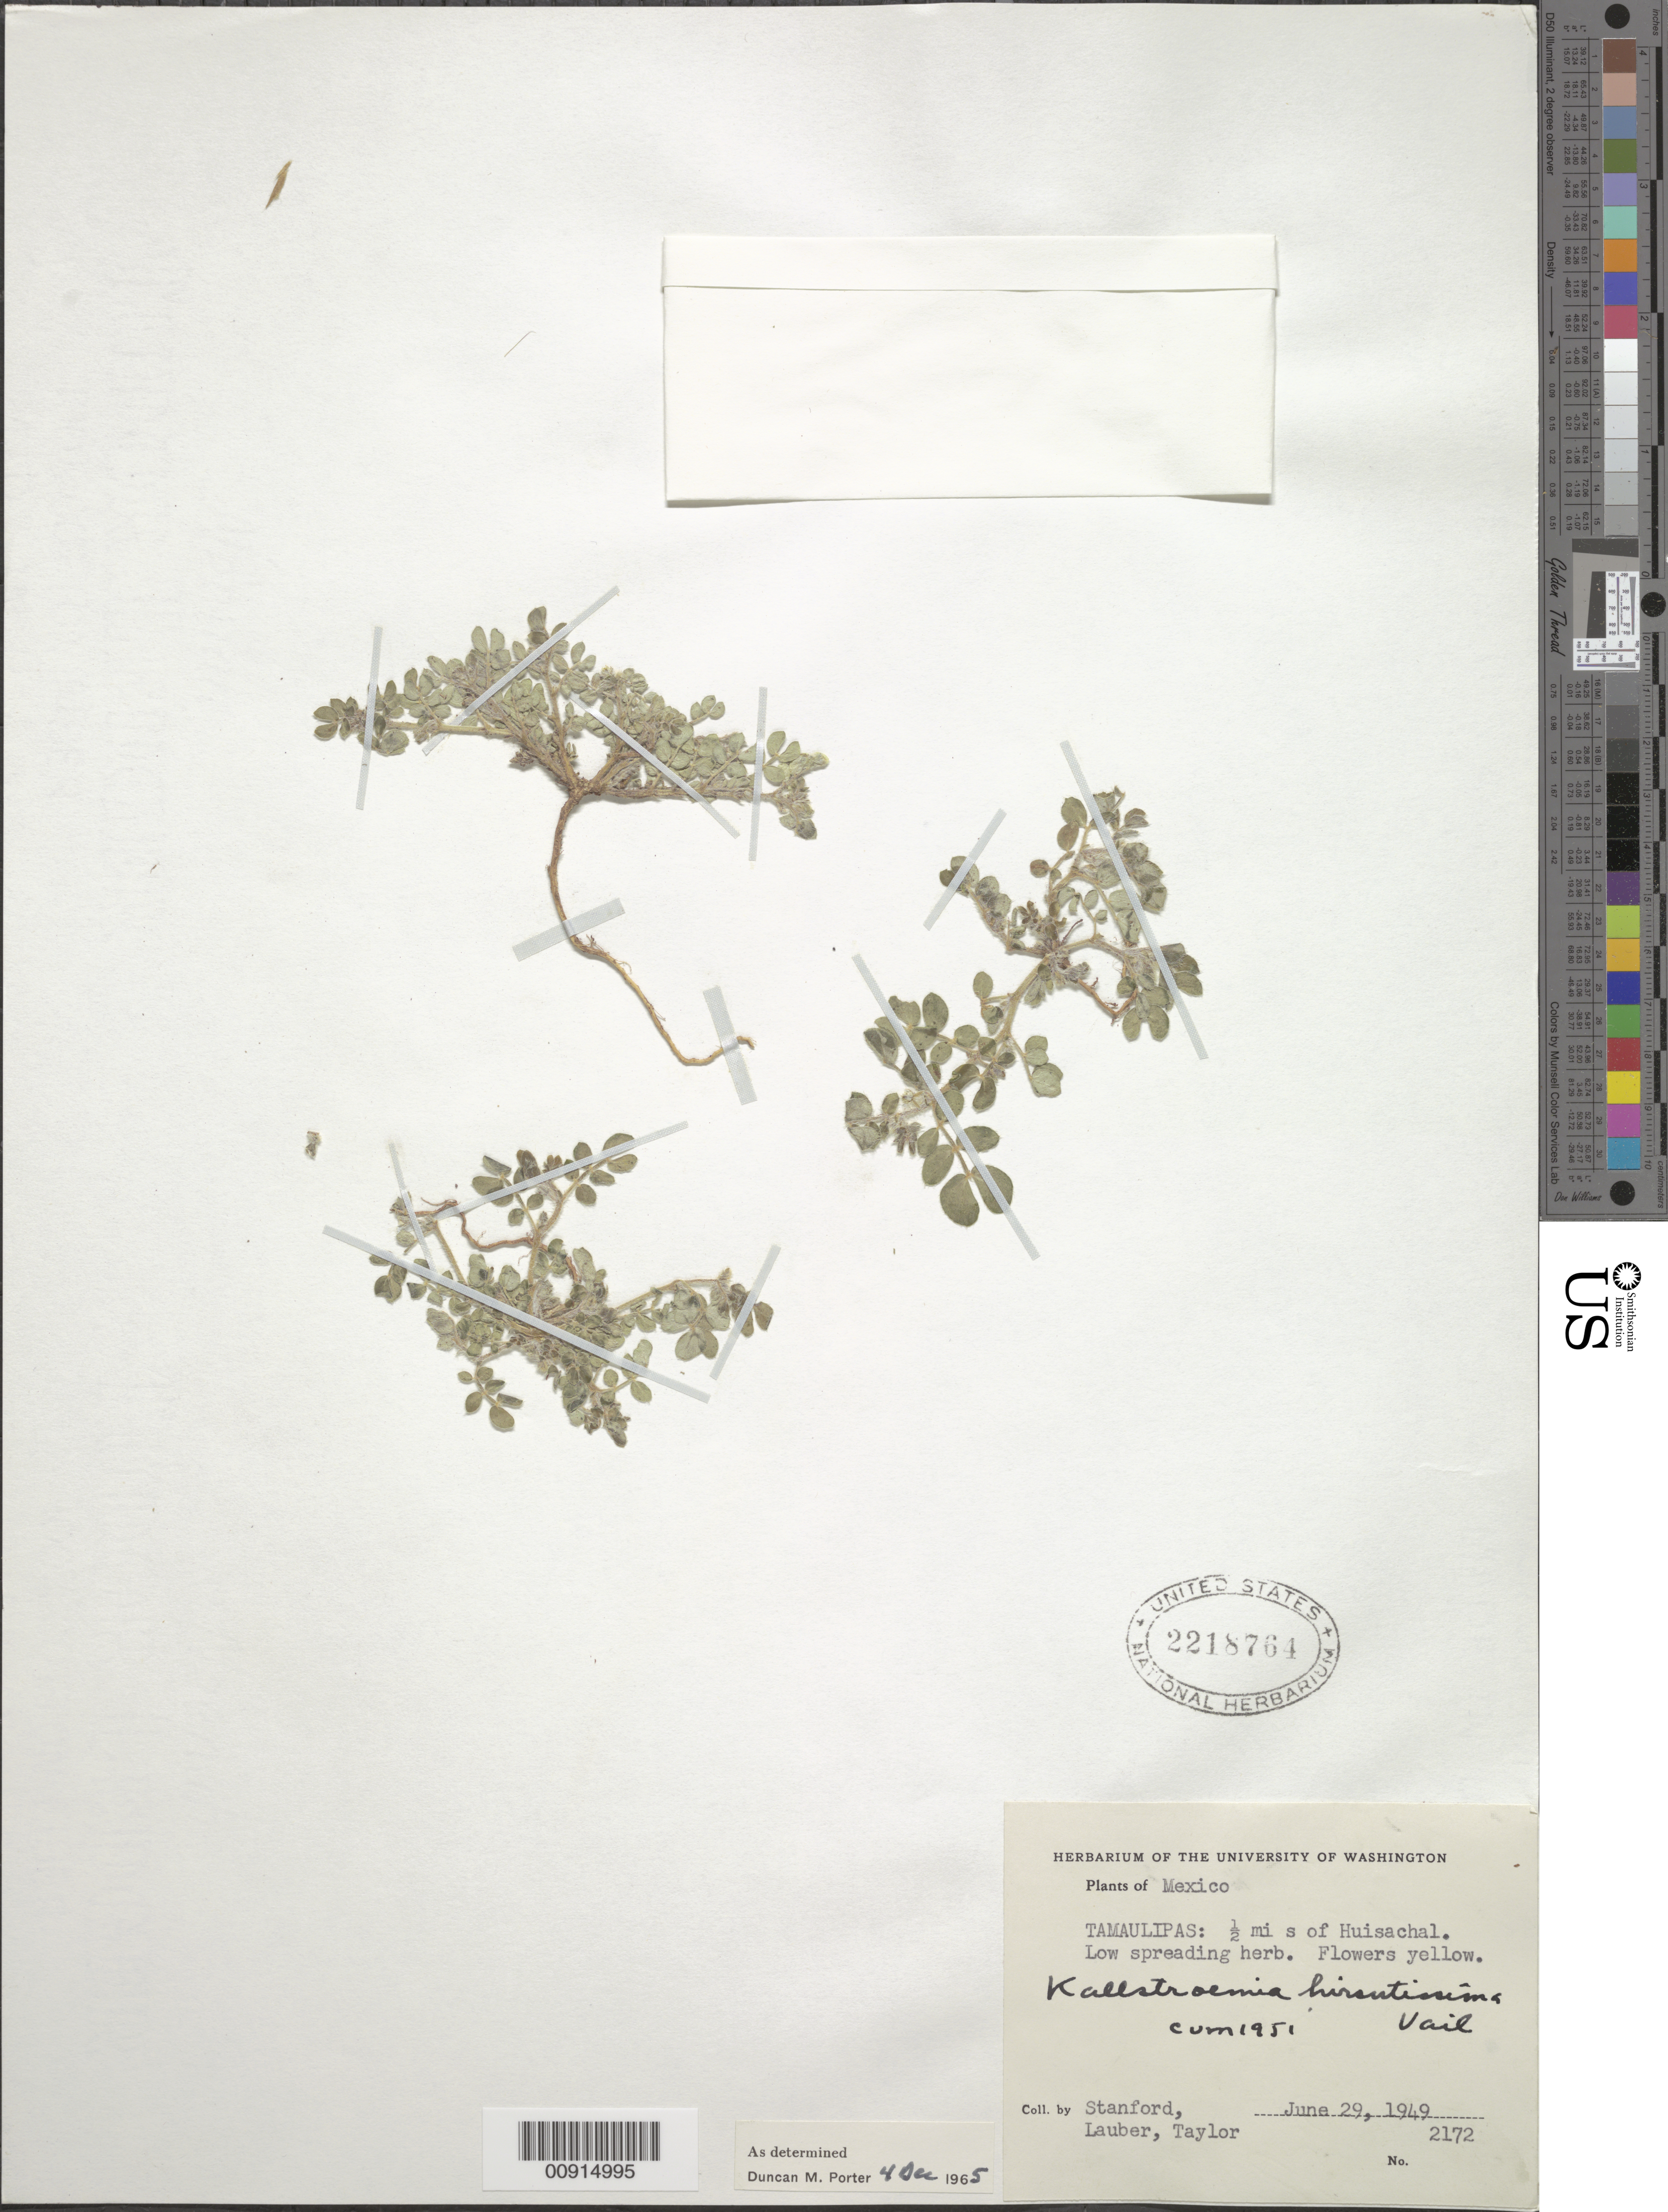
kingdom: Plantae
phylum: Tracheophyta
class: Magnoliopsida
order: Zygophyllales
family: Zygophyllaceae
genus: Kallstroemia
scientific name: Kallstroemia hirsutissima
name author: Vail in Small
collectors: -. Stanford, Lauber, -- & -- Taylor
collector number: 2172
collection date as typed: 29 Jun 1949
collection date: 1949-06-29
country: Mexico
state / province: Tamaulipas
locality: Tamaulipas, ½ mi S of Huisachal.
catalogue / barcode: US 2218764